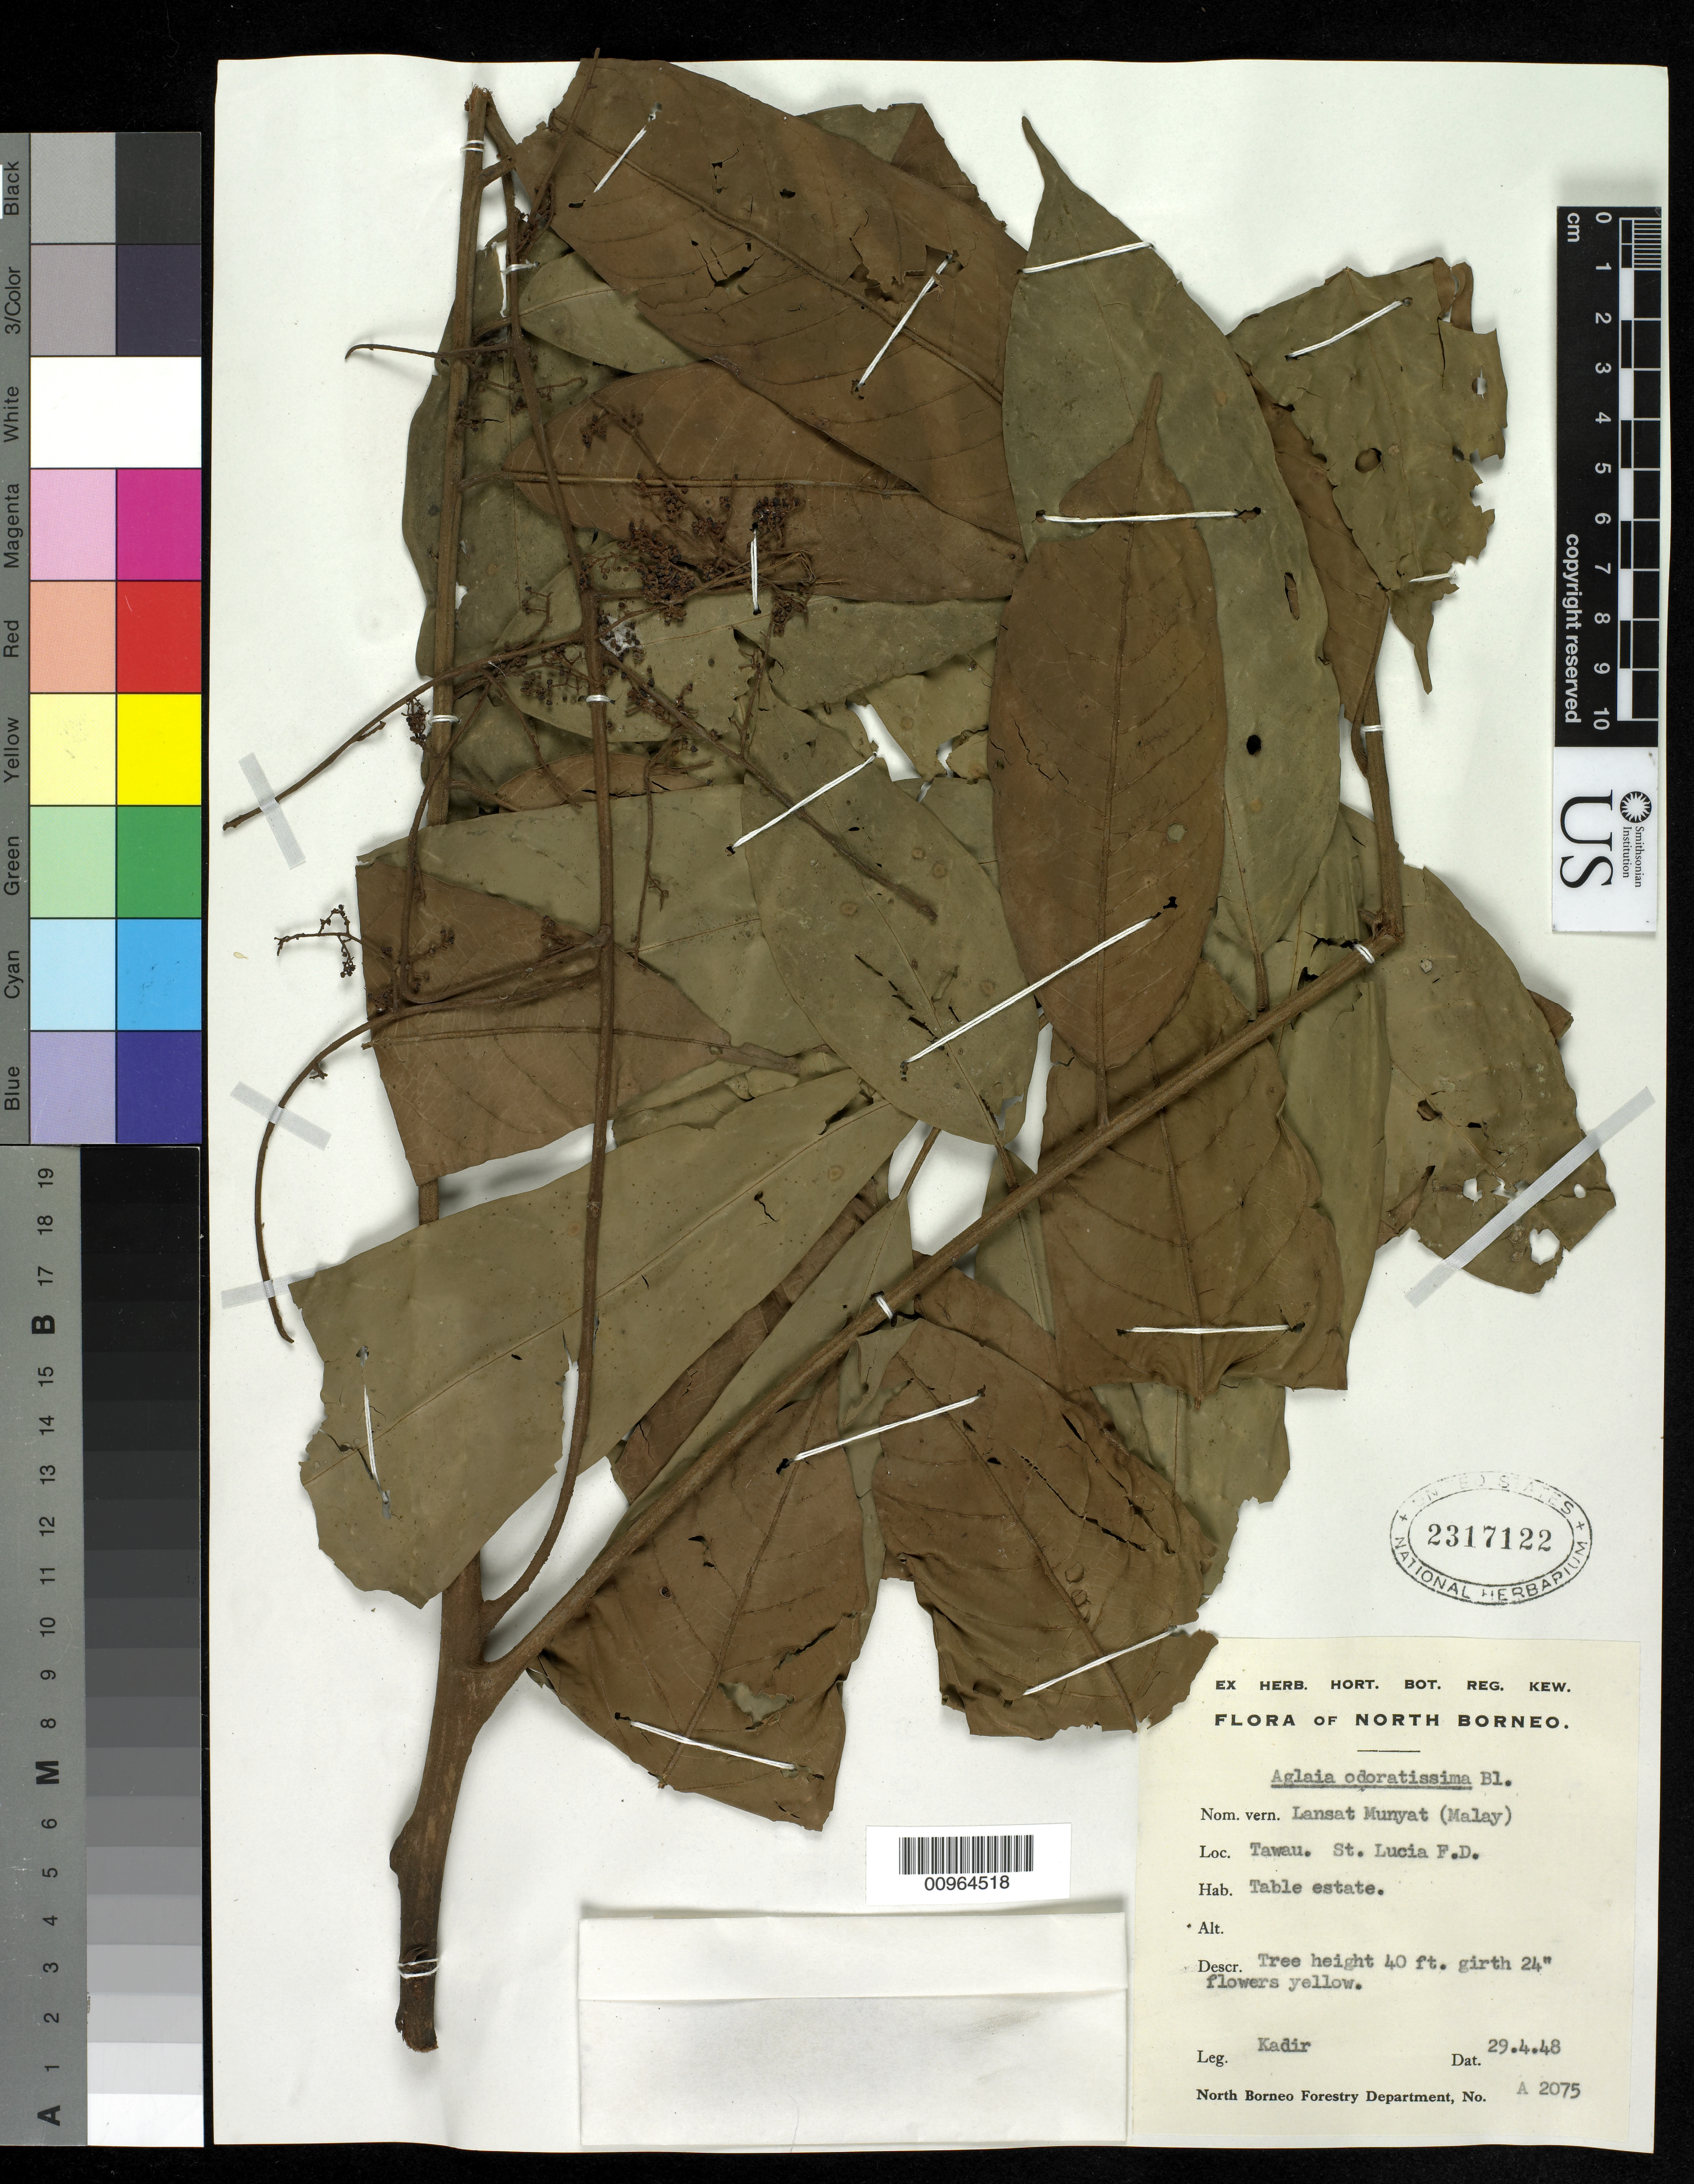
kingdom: Plantae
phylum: Tracheophyta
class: Magnoliopsida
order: Sapindales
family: Meliaceae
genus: Aglaia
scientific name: Aglaia elliptica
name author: Blume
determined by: Pannell, C. M.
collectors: Kadir Bin Abdul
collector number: A 2075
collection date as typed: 29 Apr 1948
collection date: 1948-04-29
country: Malaysia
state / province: Sabah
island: Borneo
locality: Tawau. St. Lucia F.D.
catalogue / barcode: US 2317122